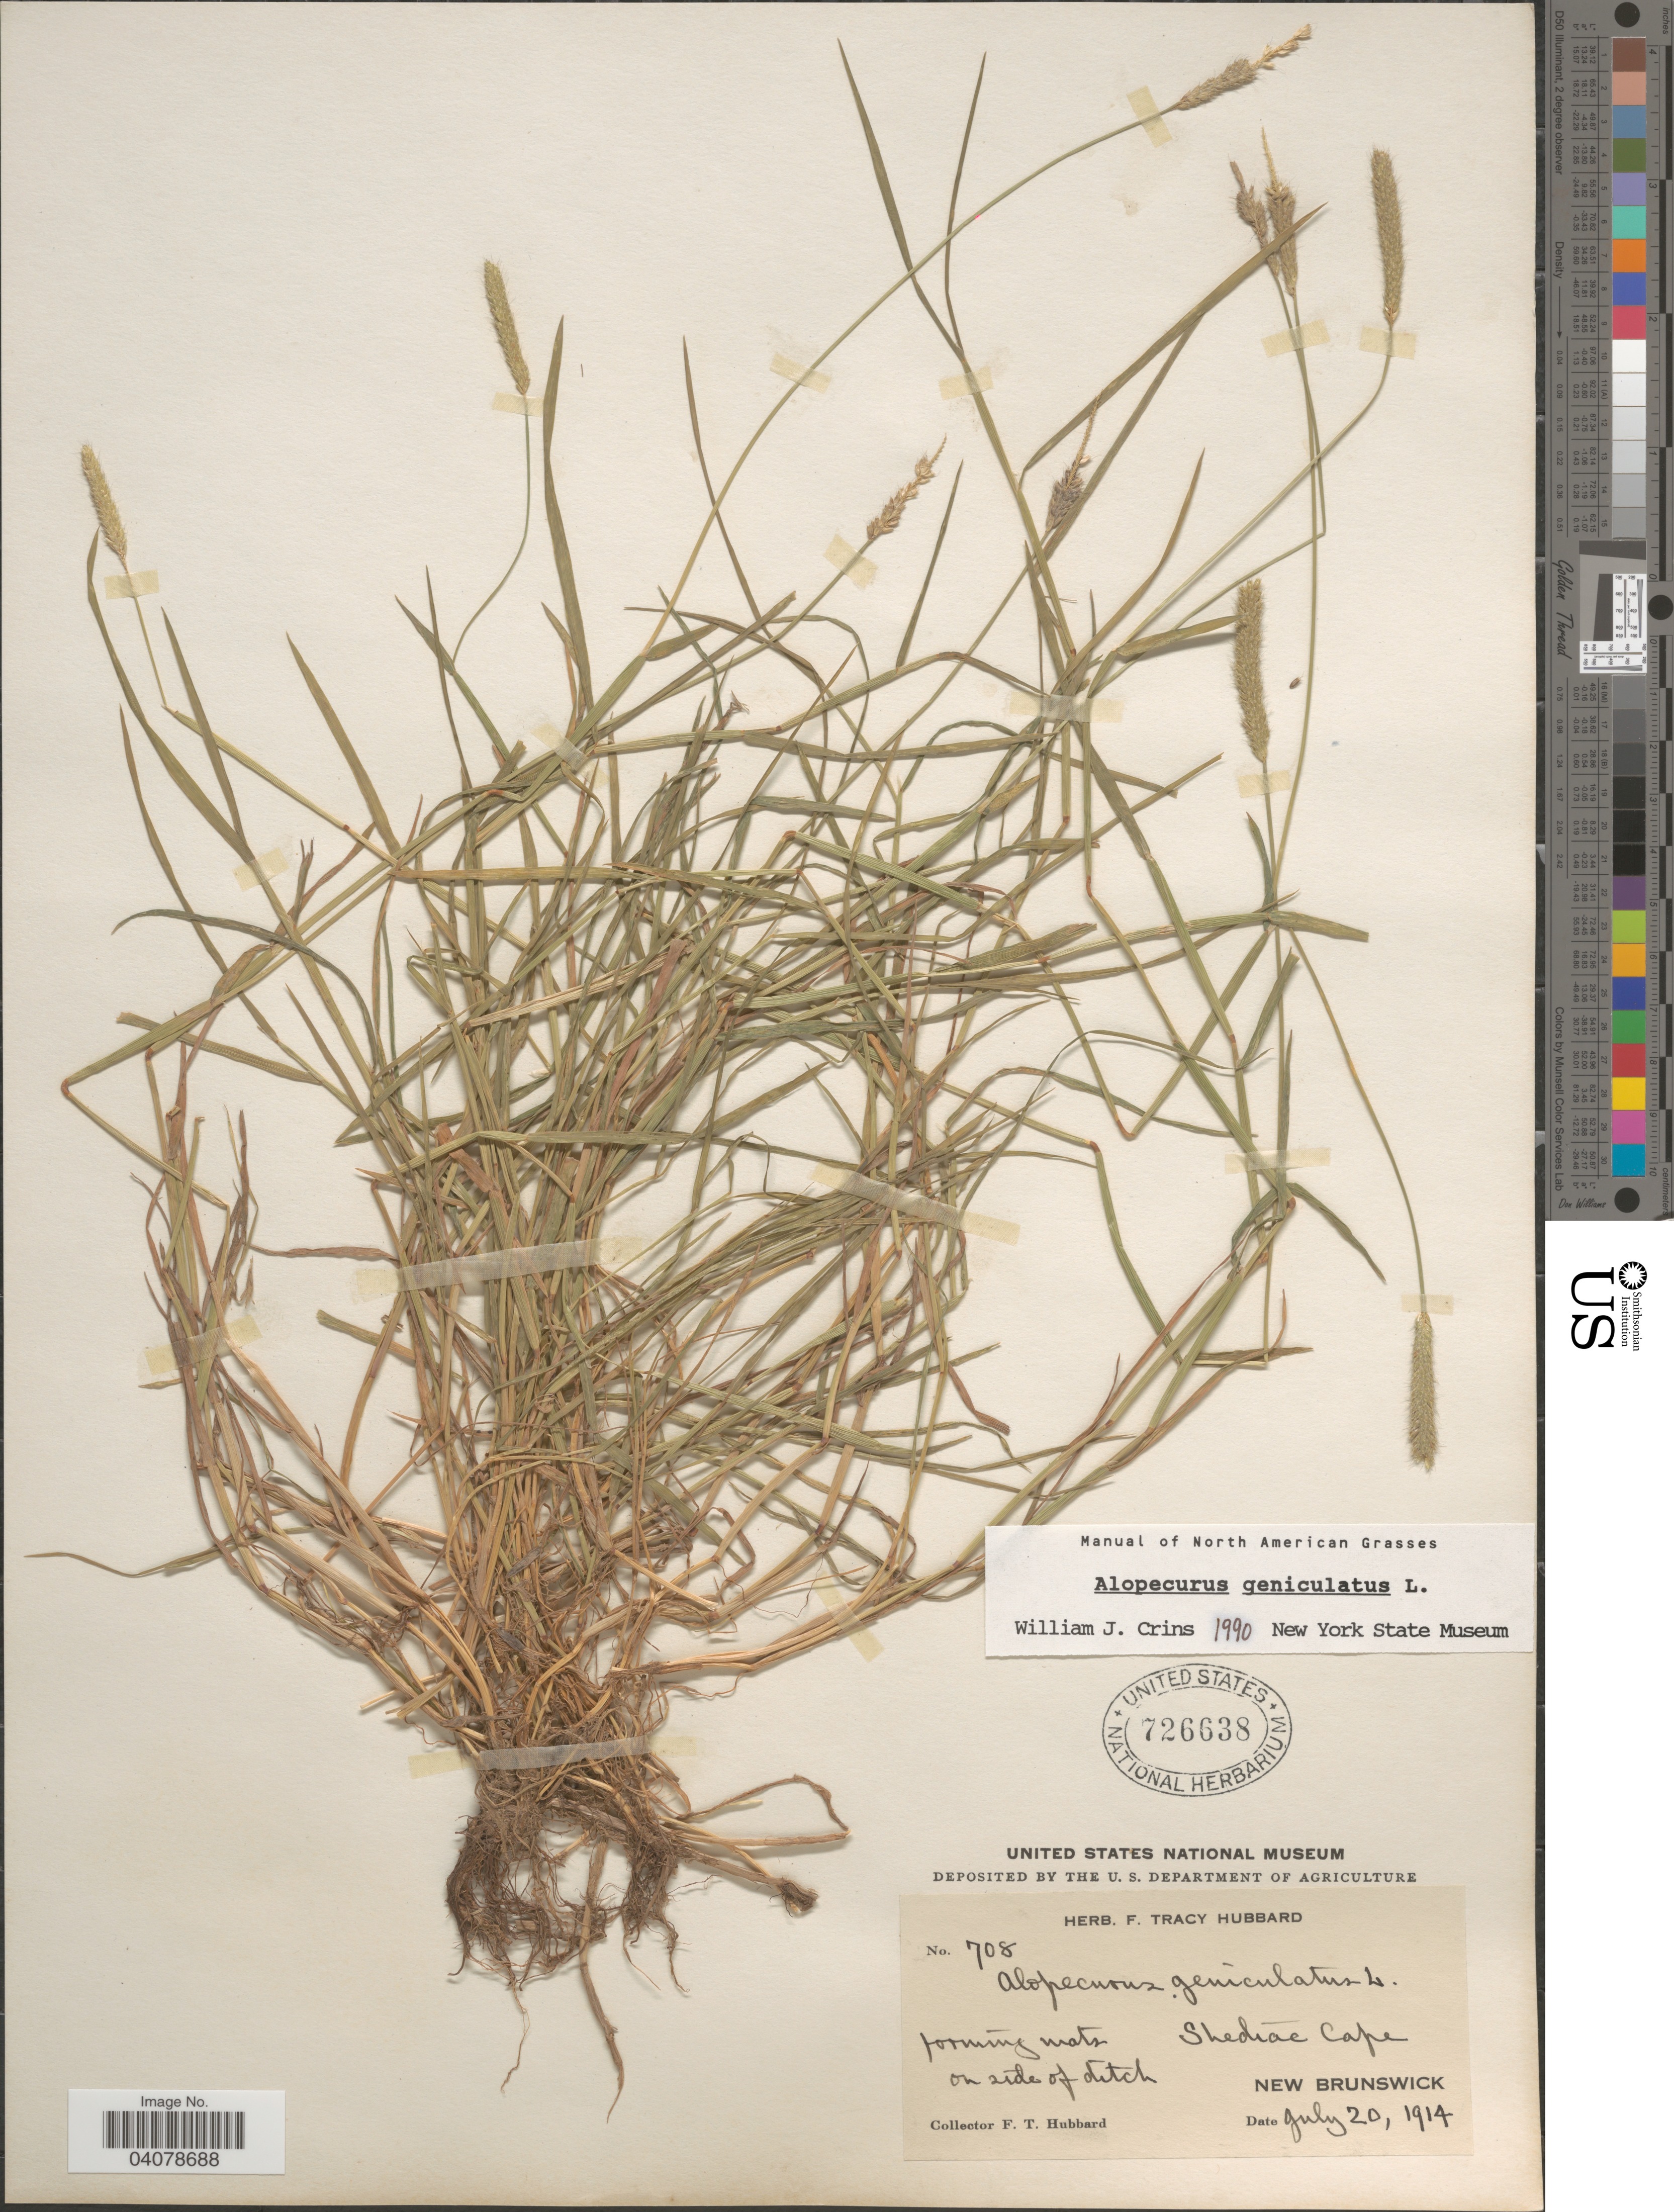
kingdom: Plantae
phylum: Tracheophyta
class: Liliopsida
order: Poales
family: Poaceae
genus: Alopecurus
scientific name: Alopecurus geniculatus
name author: L.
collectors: F. T. Hubbard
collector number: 708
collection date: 1914-07-20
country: Canada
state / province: New Brunswick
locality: Shediac Cape.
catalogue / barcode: US 726638